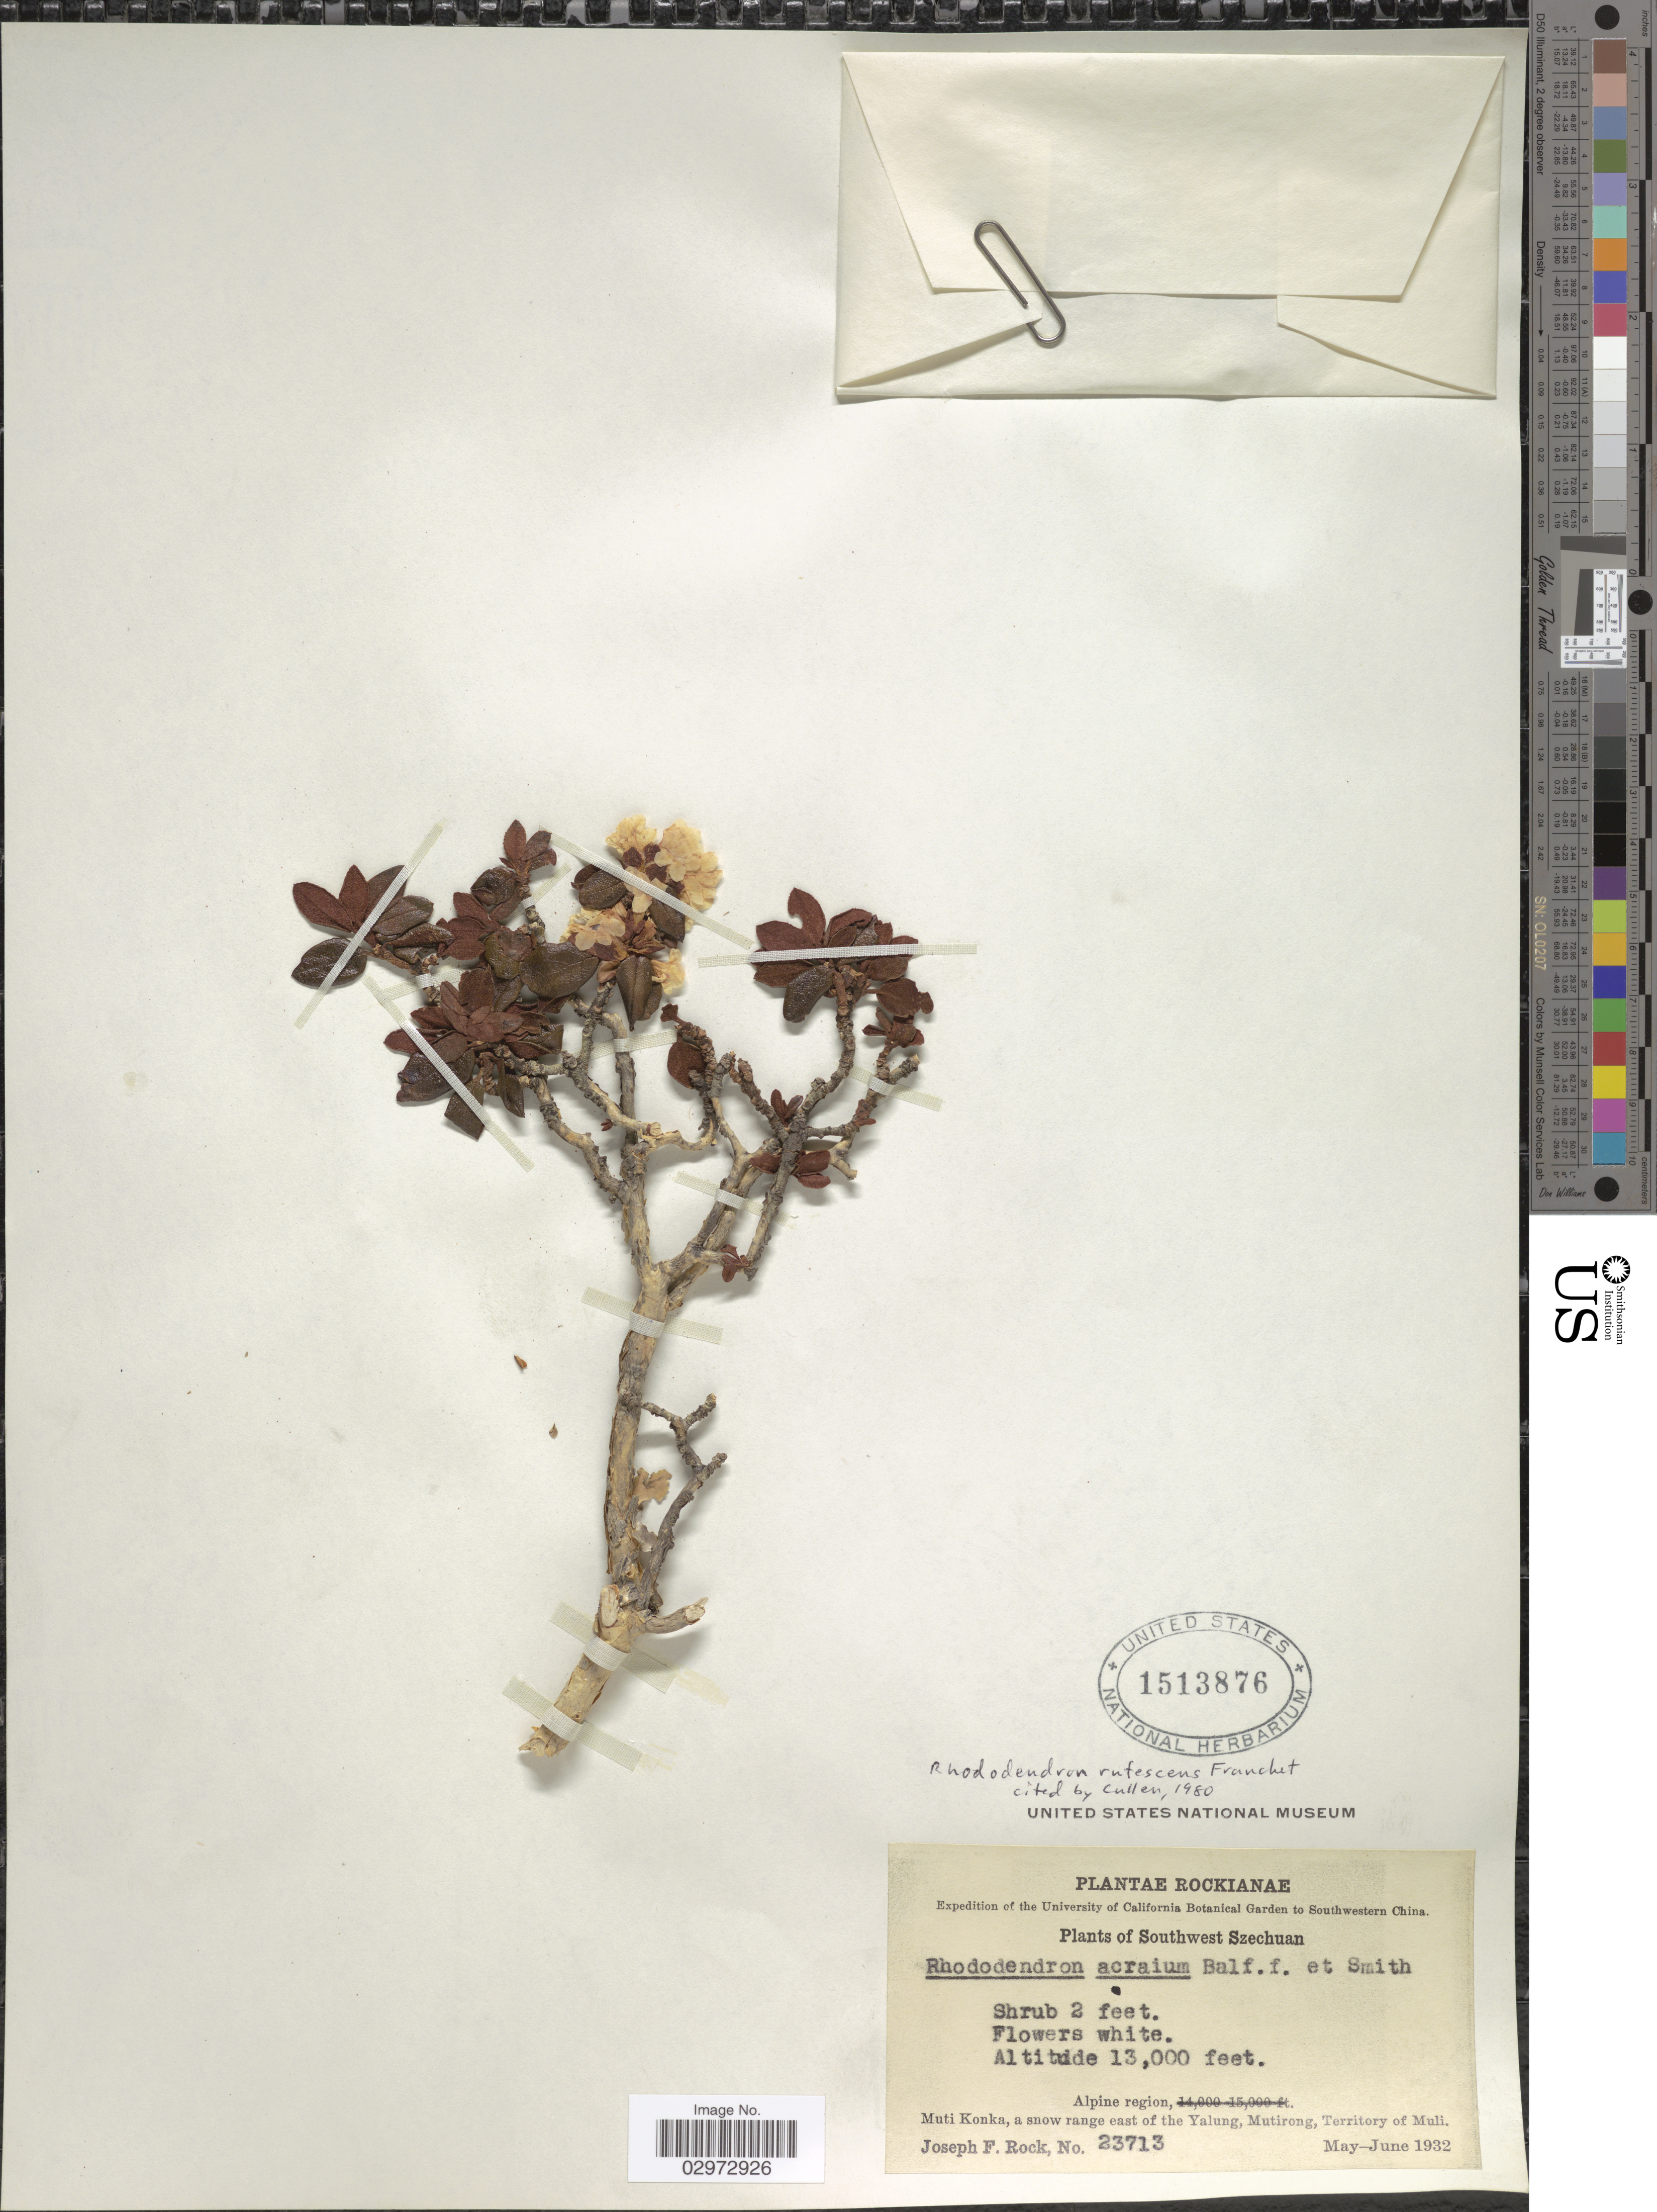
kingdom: Plantae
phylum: Tracheophyta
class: Magnoliopsida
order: Ericales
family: Ericaceae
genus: Rhododendron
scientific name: Rhododendron rufescens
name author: Franch.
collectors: J. F. Rock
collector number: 23713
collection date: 1932-05/1932-06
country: China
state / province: Sichuan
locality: Southwestern China, Southwest Szechuan, Muti Konka, a snow range east of the Yalung, Mutirong, Territory of Muli.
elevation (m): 3962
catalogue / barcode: US 1513876